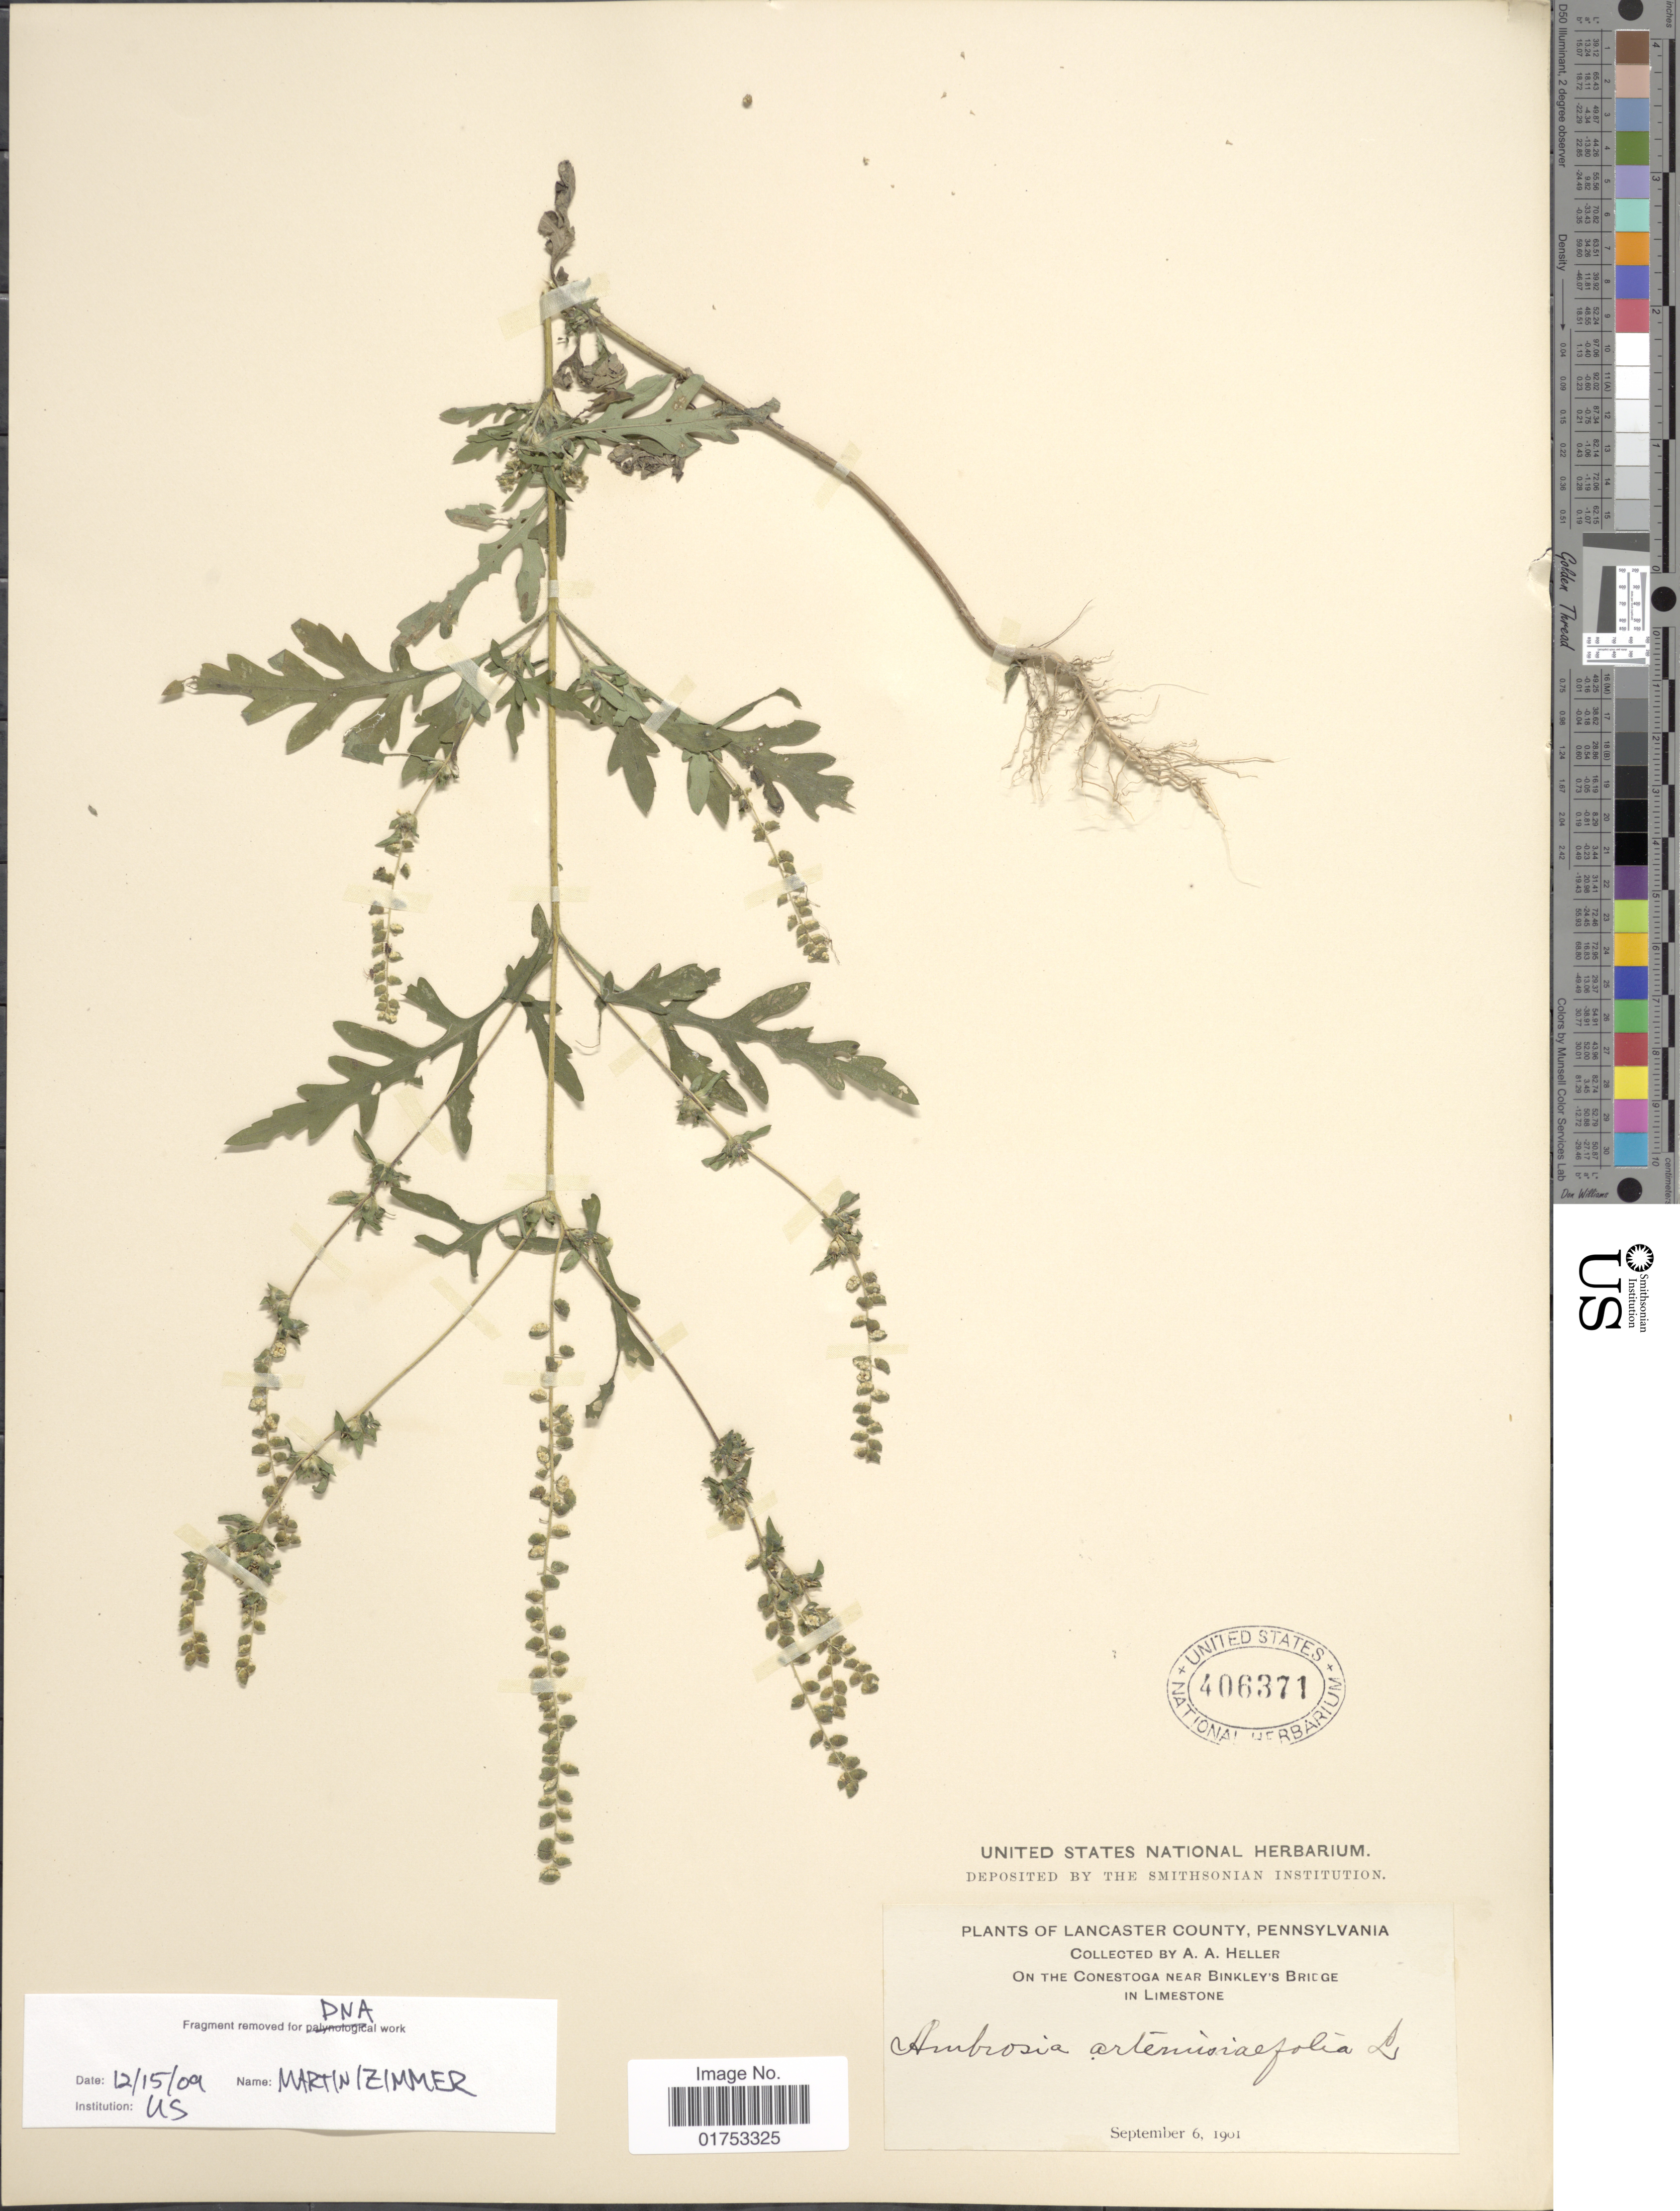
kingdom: Plantae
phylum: Tracheophyta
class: Magnoliopsida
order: Asterales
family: Asteraceae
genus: Ambrosia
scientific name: Ambrosia artemisiifolia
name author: L.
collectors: A. A. Heller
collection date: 1901-09-06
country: United States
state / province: Pennsylvania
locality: Lancaster County, Conestoga near Binkley's Bridge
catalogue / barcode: US 406371